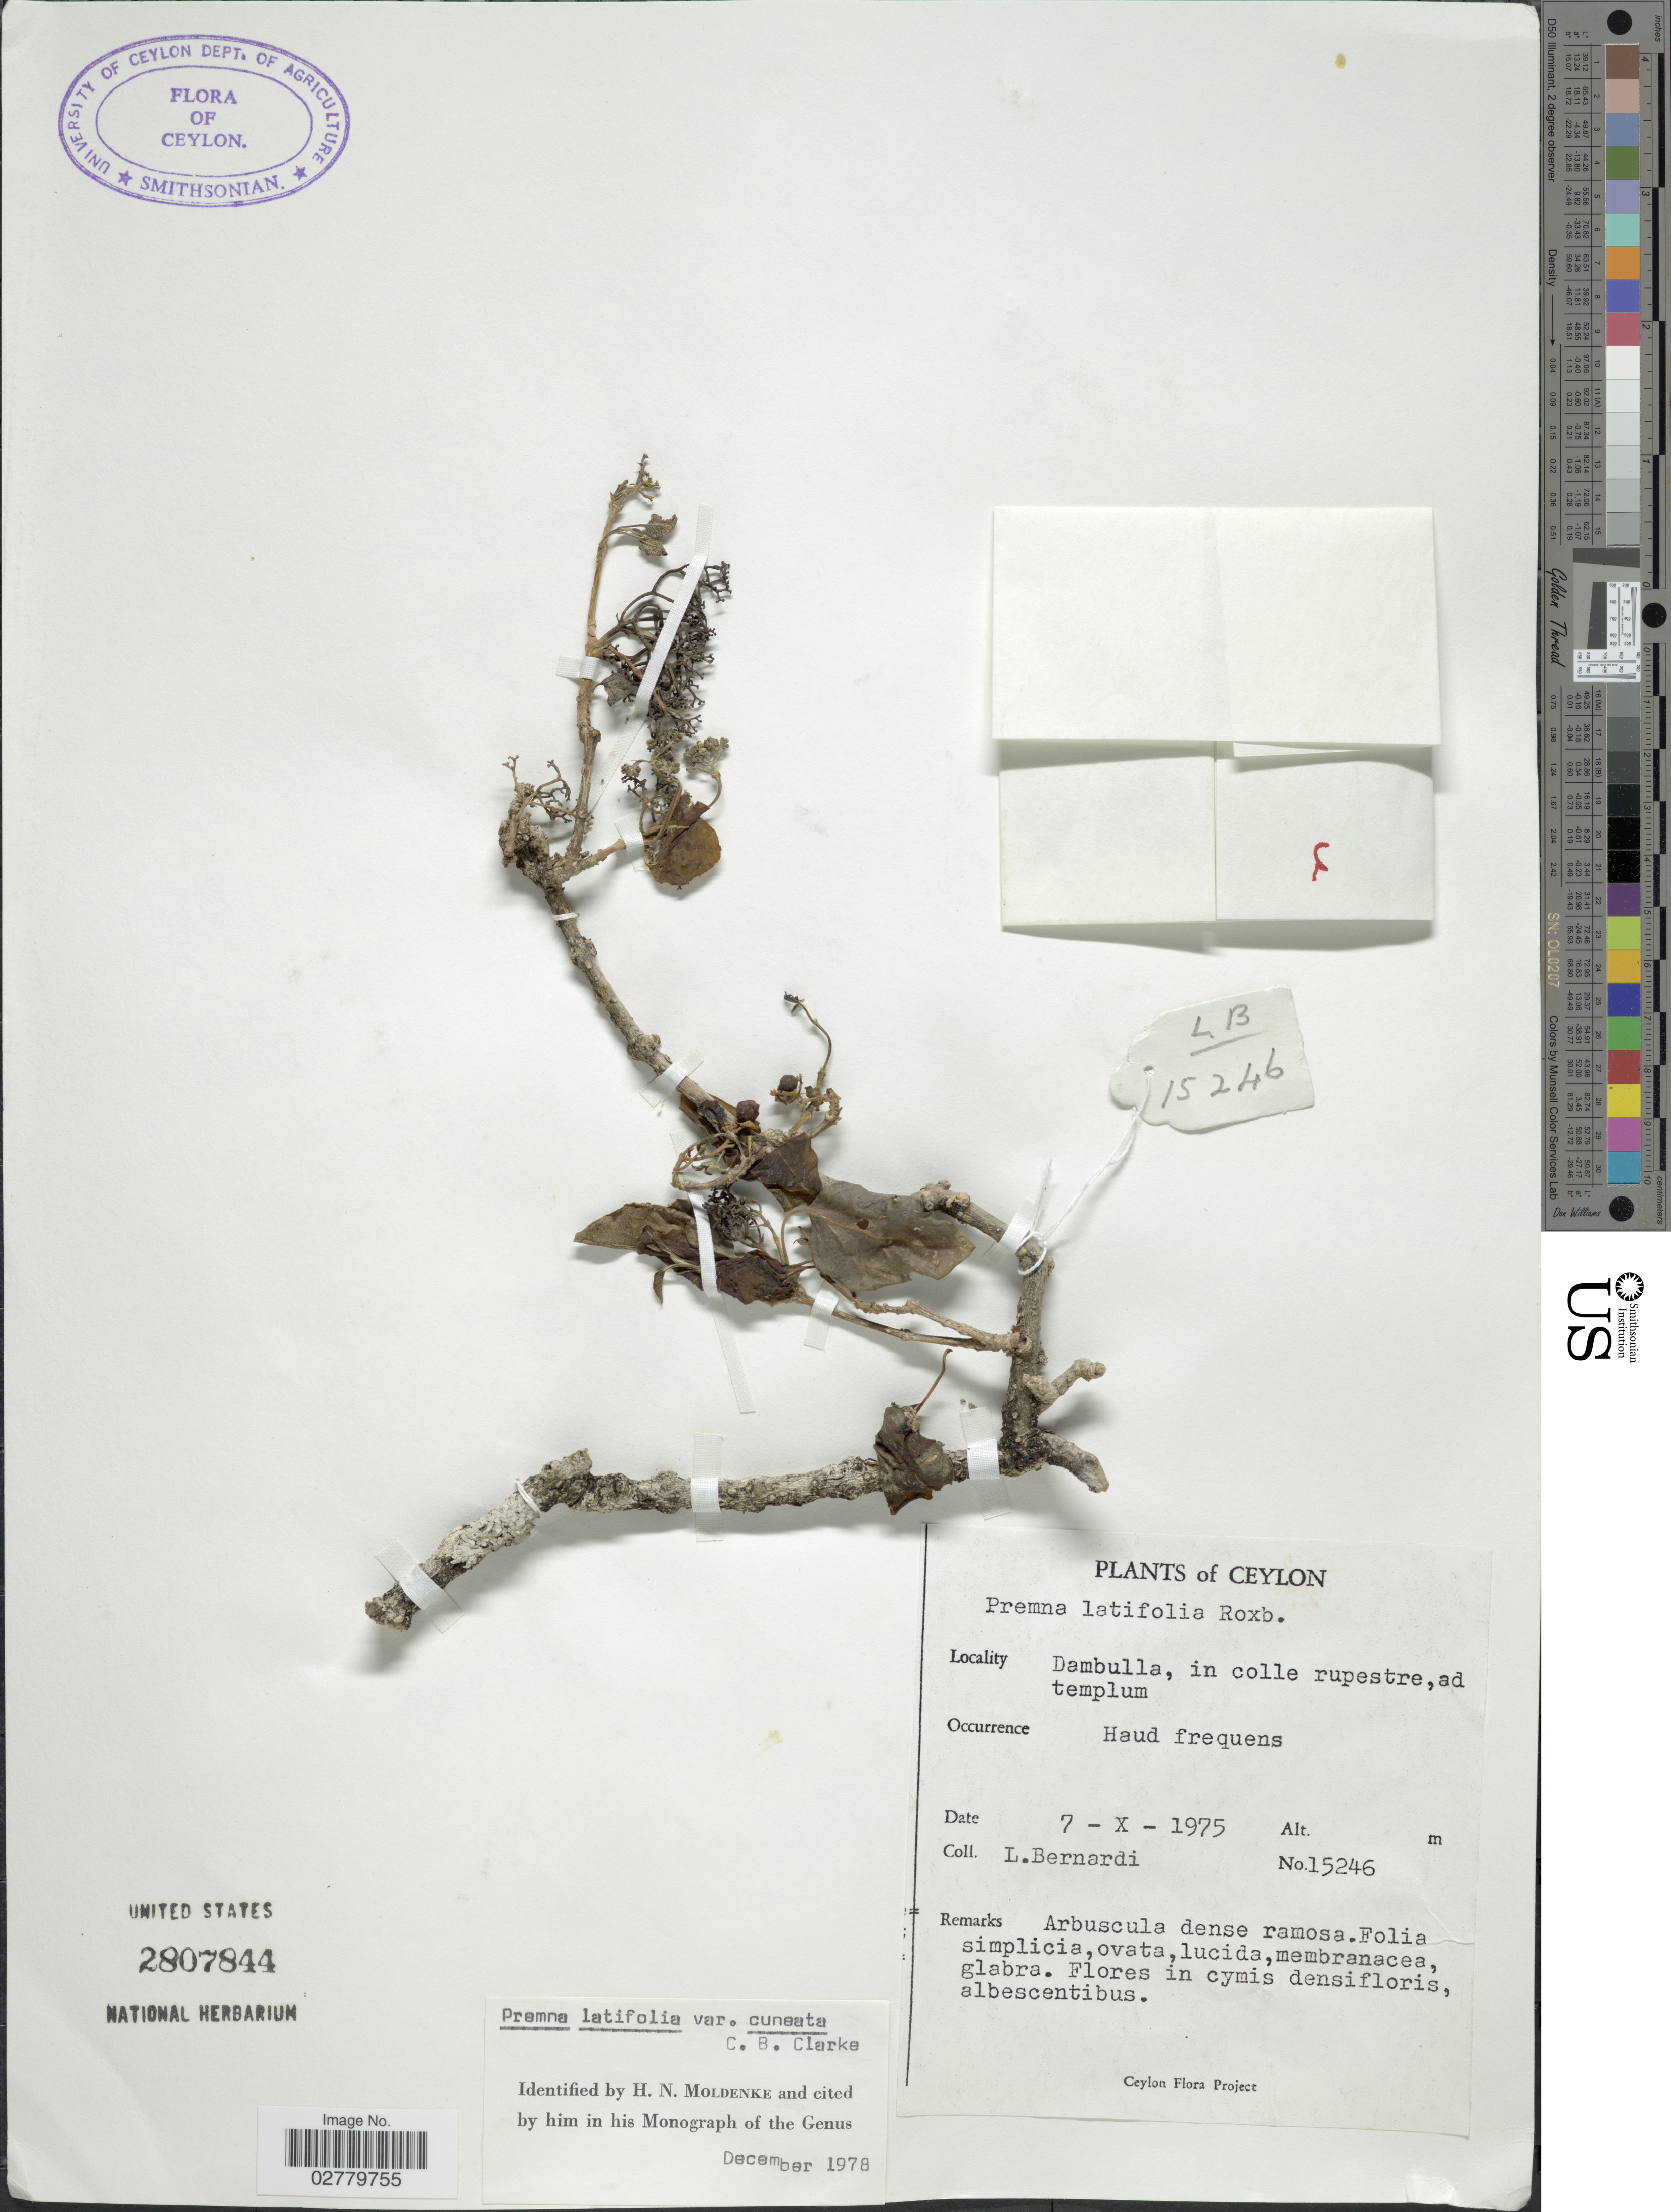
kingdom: Plantae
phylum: Tracheophyta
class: Magnoliopsida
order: Lamiales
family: Lamiaceae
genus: Premna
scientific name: Premna odorata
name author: Blanco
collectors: L. Bernardi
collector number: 15246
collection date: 1975-10-07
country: Sri Lanka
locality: Ceylon. Dambulla, in colle rupestre, ad templum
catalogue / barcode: US 2807844